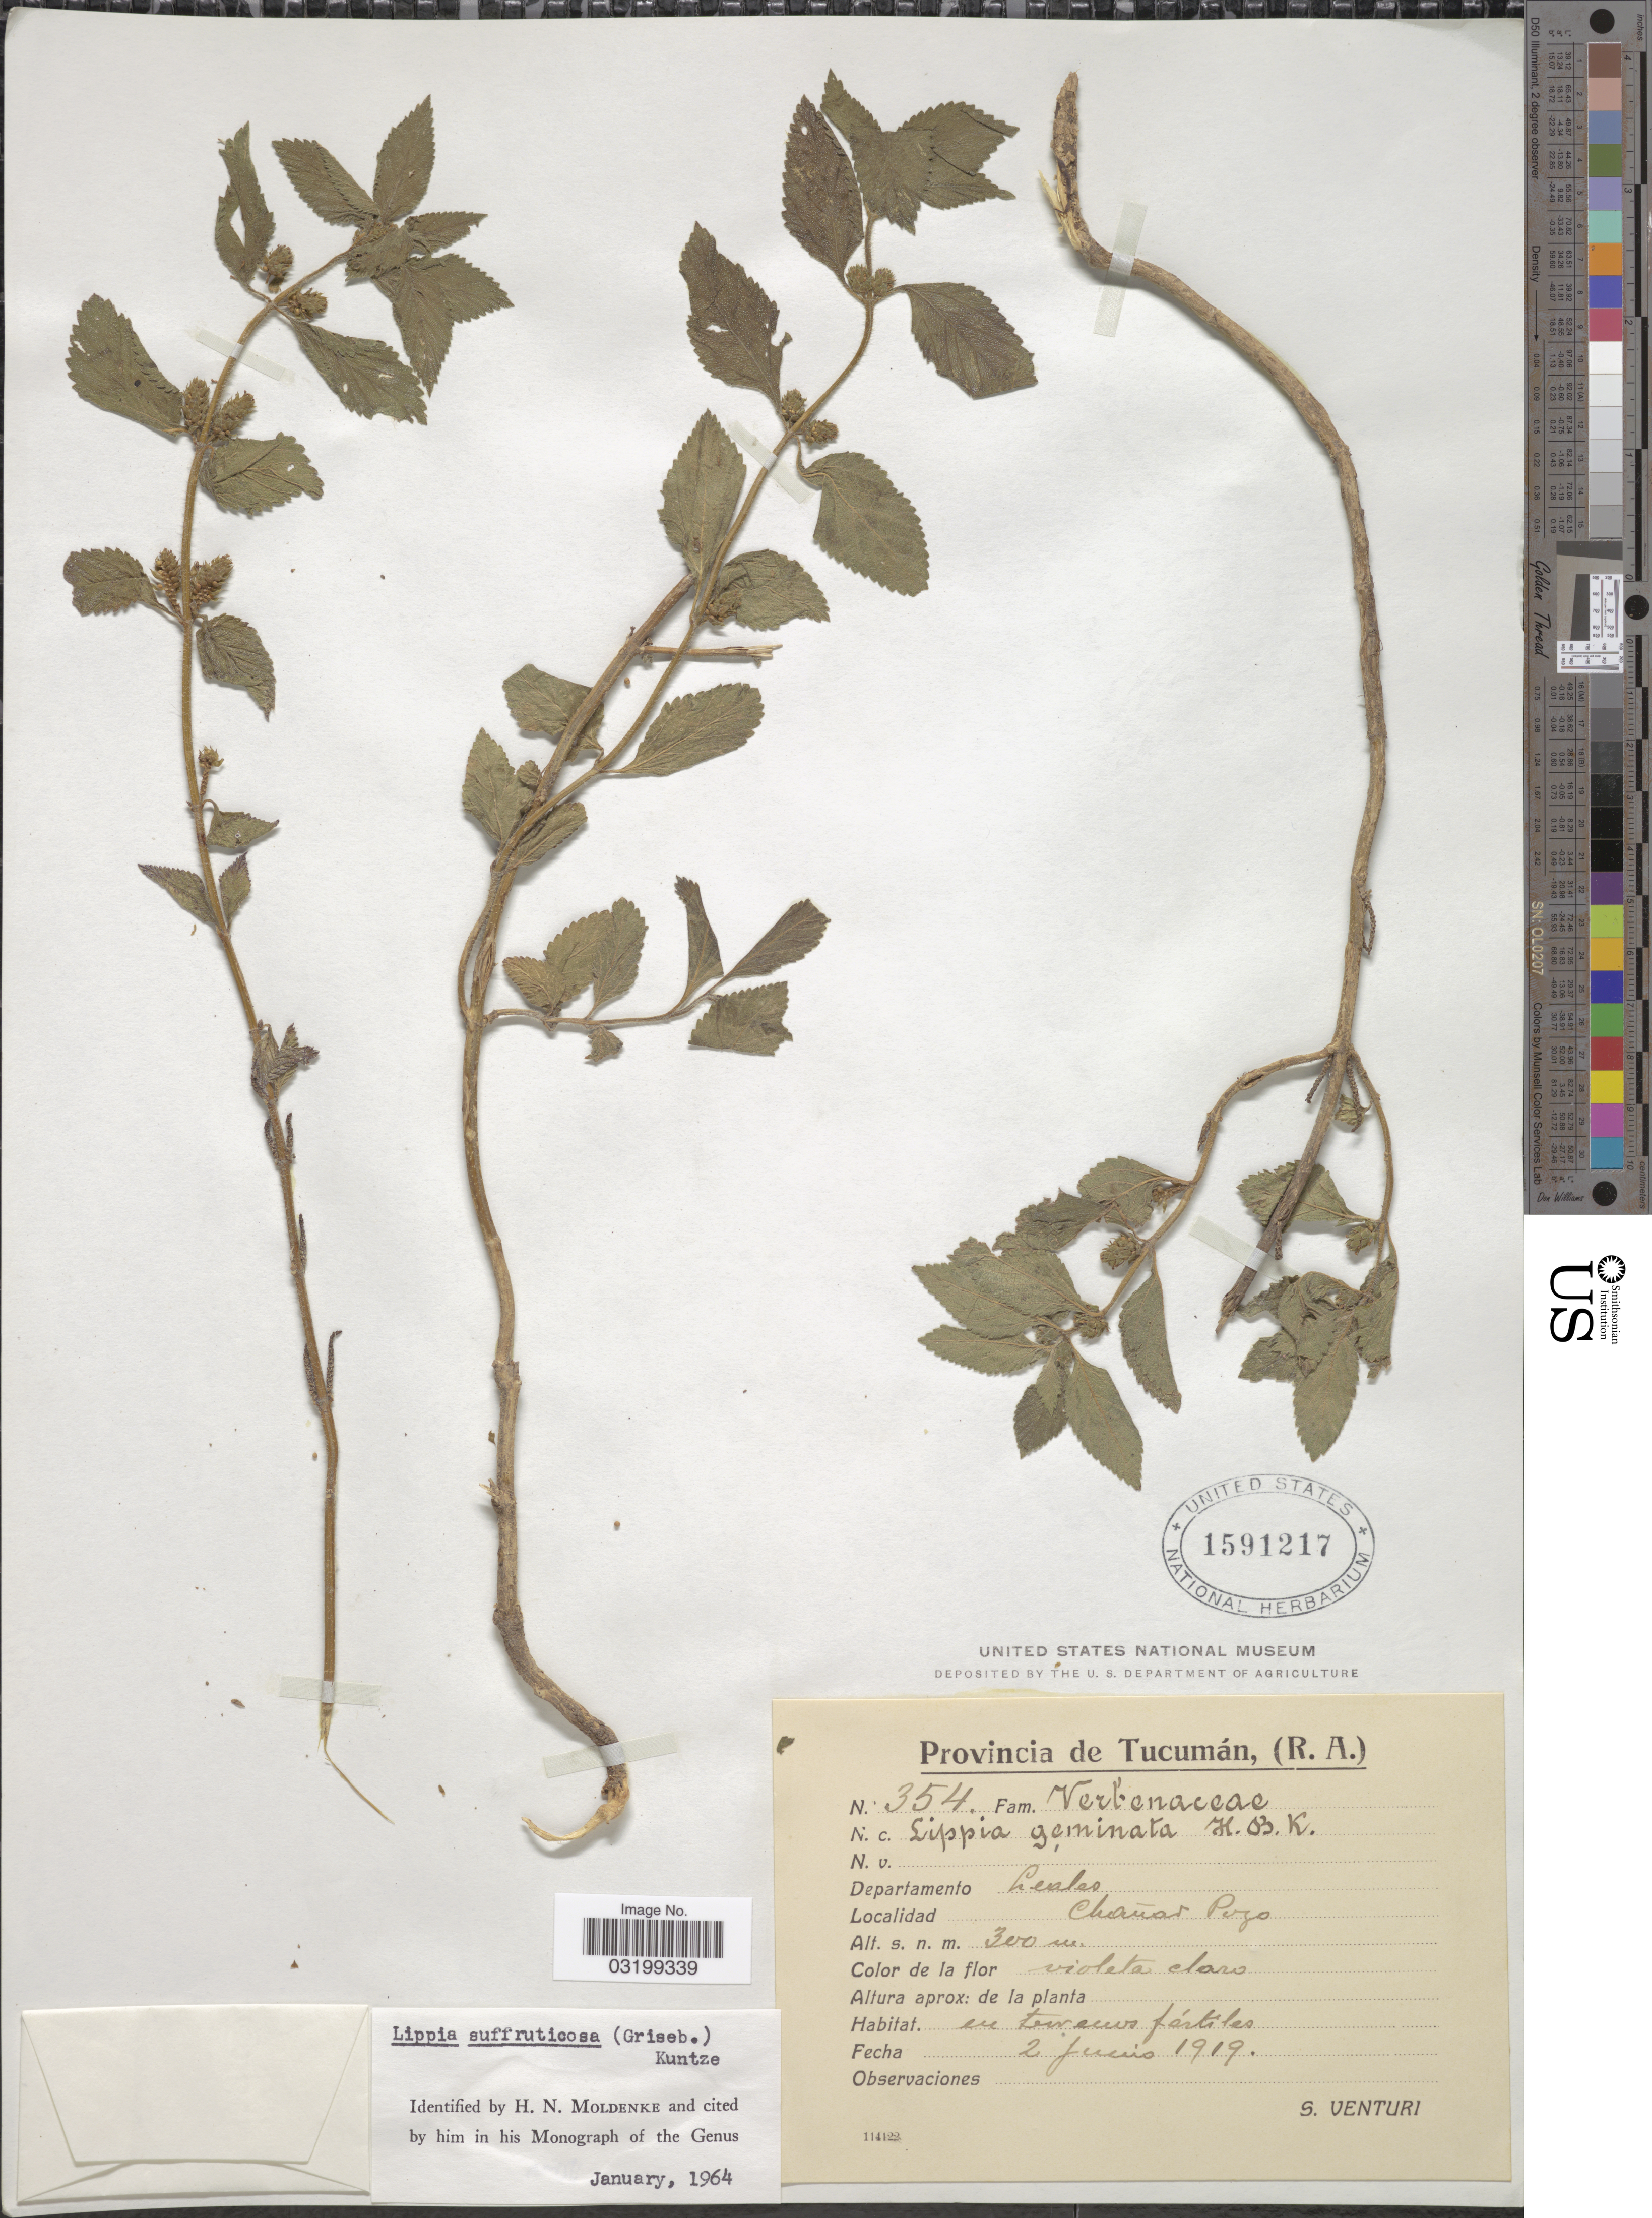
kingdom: Plantae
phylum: Tracheophyta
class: Magnoliopsida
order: Lamiales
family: Verbenaceae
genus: Lippia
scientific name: Lippia suffruticosa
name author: (Griseb.) Kuntze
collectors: S. Venturi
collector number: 354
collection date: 1919-06-02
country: Argentina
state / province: Tucuman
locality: Departamento Leales. Chañar Pozo.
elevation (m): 300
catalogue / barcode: US 1591217